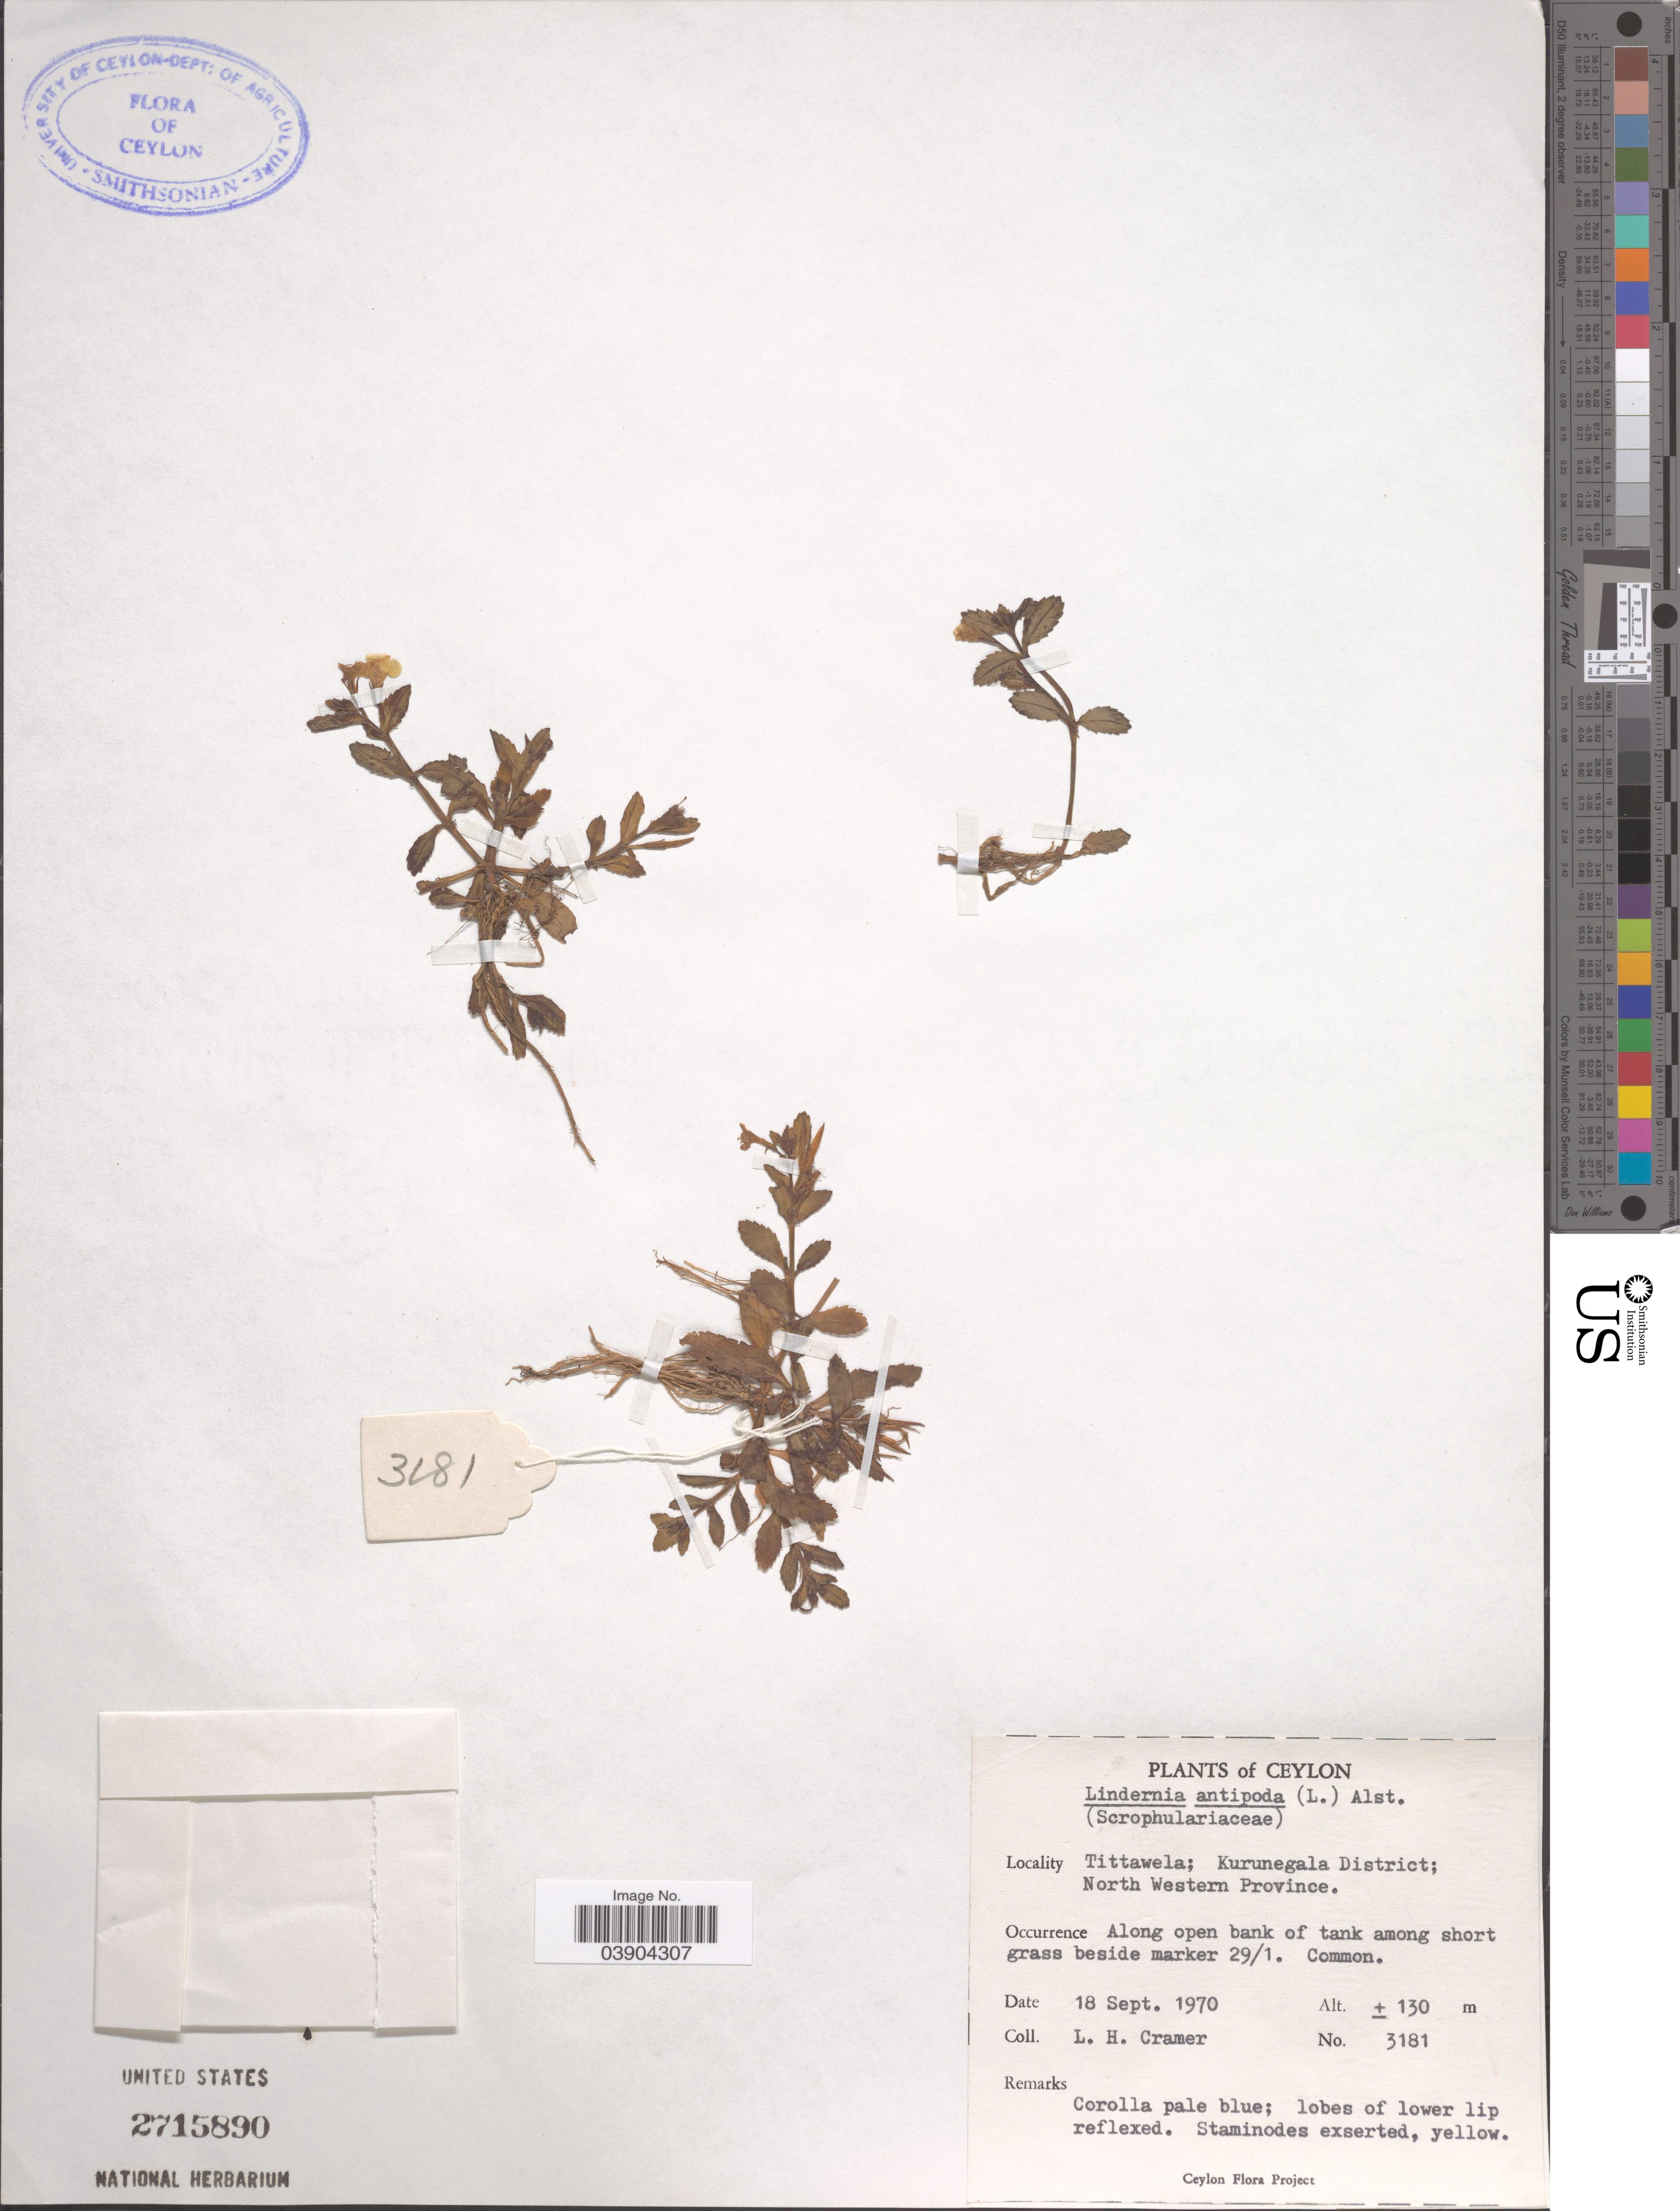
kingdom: Plantae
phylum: Tracheophyta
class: Magnoliopsida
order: Lamiales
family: Linderniaceae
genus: Lindernia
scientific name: Lindernia antipoda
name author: (L.) Alston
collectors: L. H. Cramer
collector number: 3181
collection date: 1970-09-18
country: Sri Lanka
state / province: North Western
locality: Ceylon. Tittawela; Kurunegala District. Along open bank of tank among short grass beside marker 29/1.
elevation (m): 130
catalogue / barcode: US 2715890